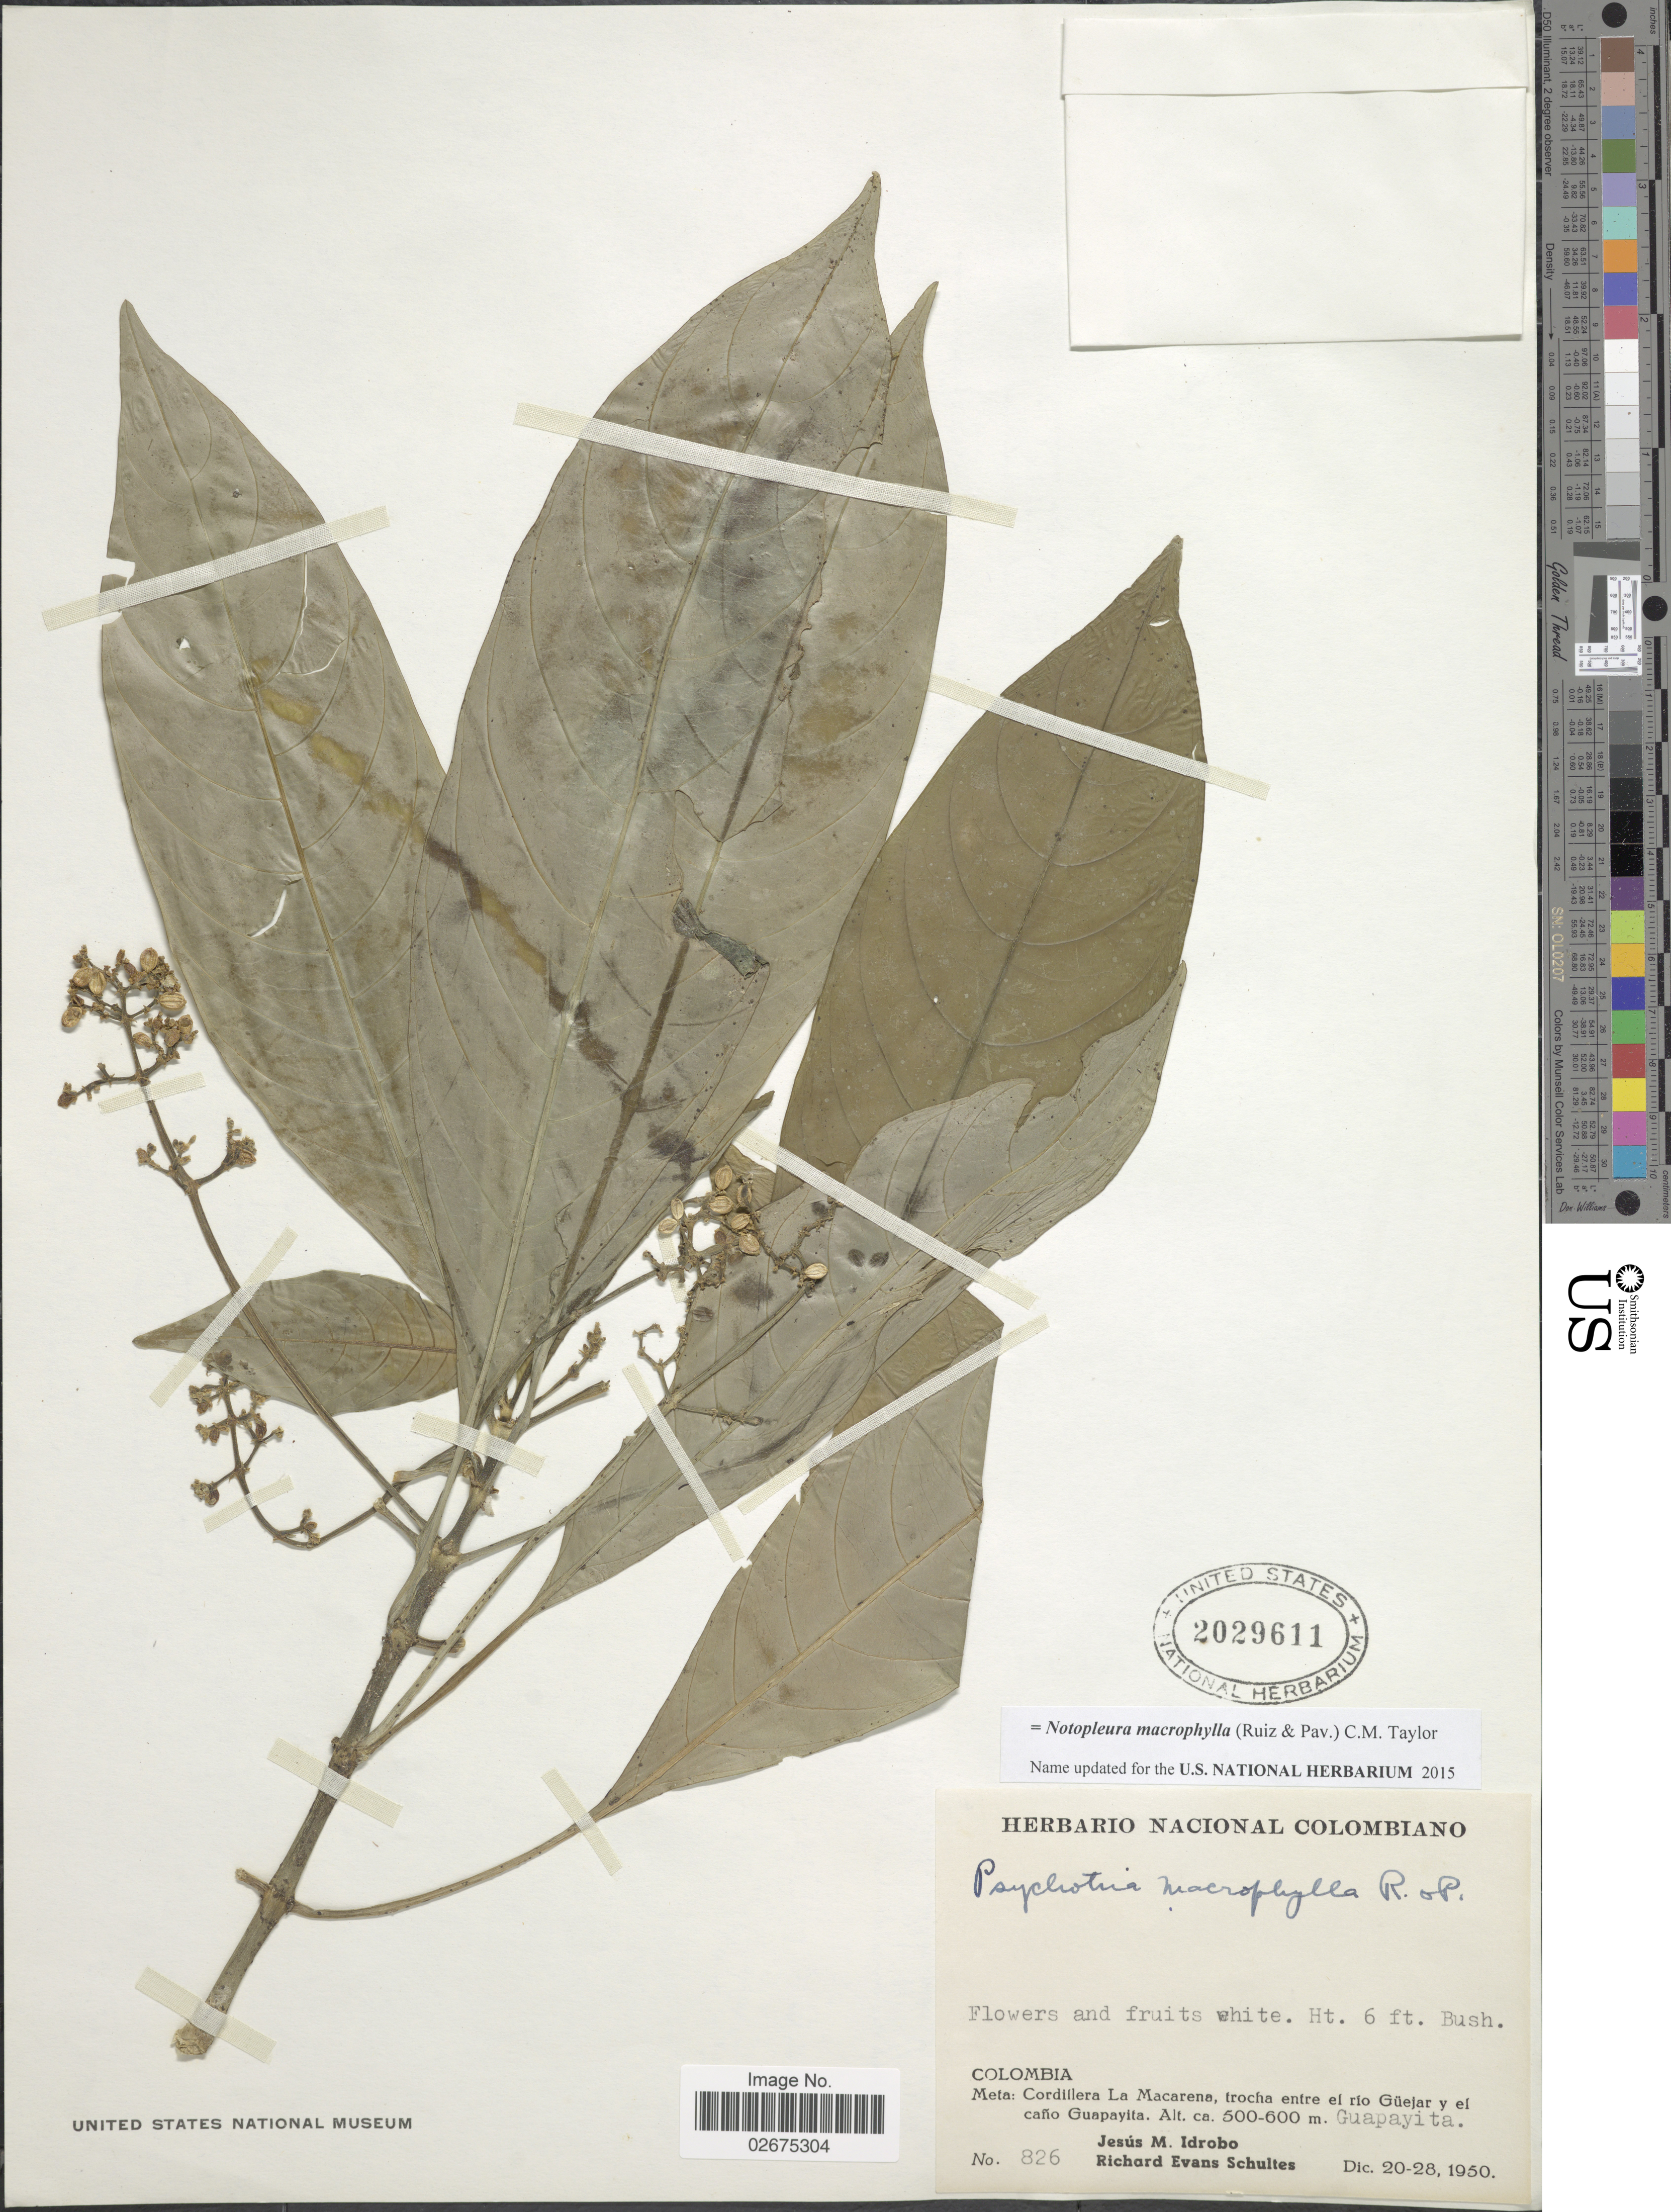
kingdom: Plantae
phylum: Tracheophyta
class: Magnoliopsida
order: Gentianales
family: Rubiaceae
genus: Notopleura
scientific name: Notopleura macrophylla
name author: (Ruiz & Pav.) C.M. Taylor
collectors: J. M. Idrobo & R. E. Schultes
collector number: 826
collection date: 1950-12-20/1950-12-28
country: Colombia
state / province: Meta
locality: Cordillera La Macarena, trocha entre el río Güejar y el caño Guapayita, Guapayita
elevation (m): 500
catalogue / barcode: US 2029611